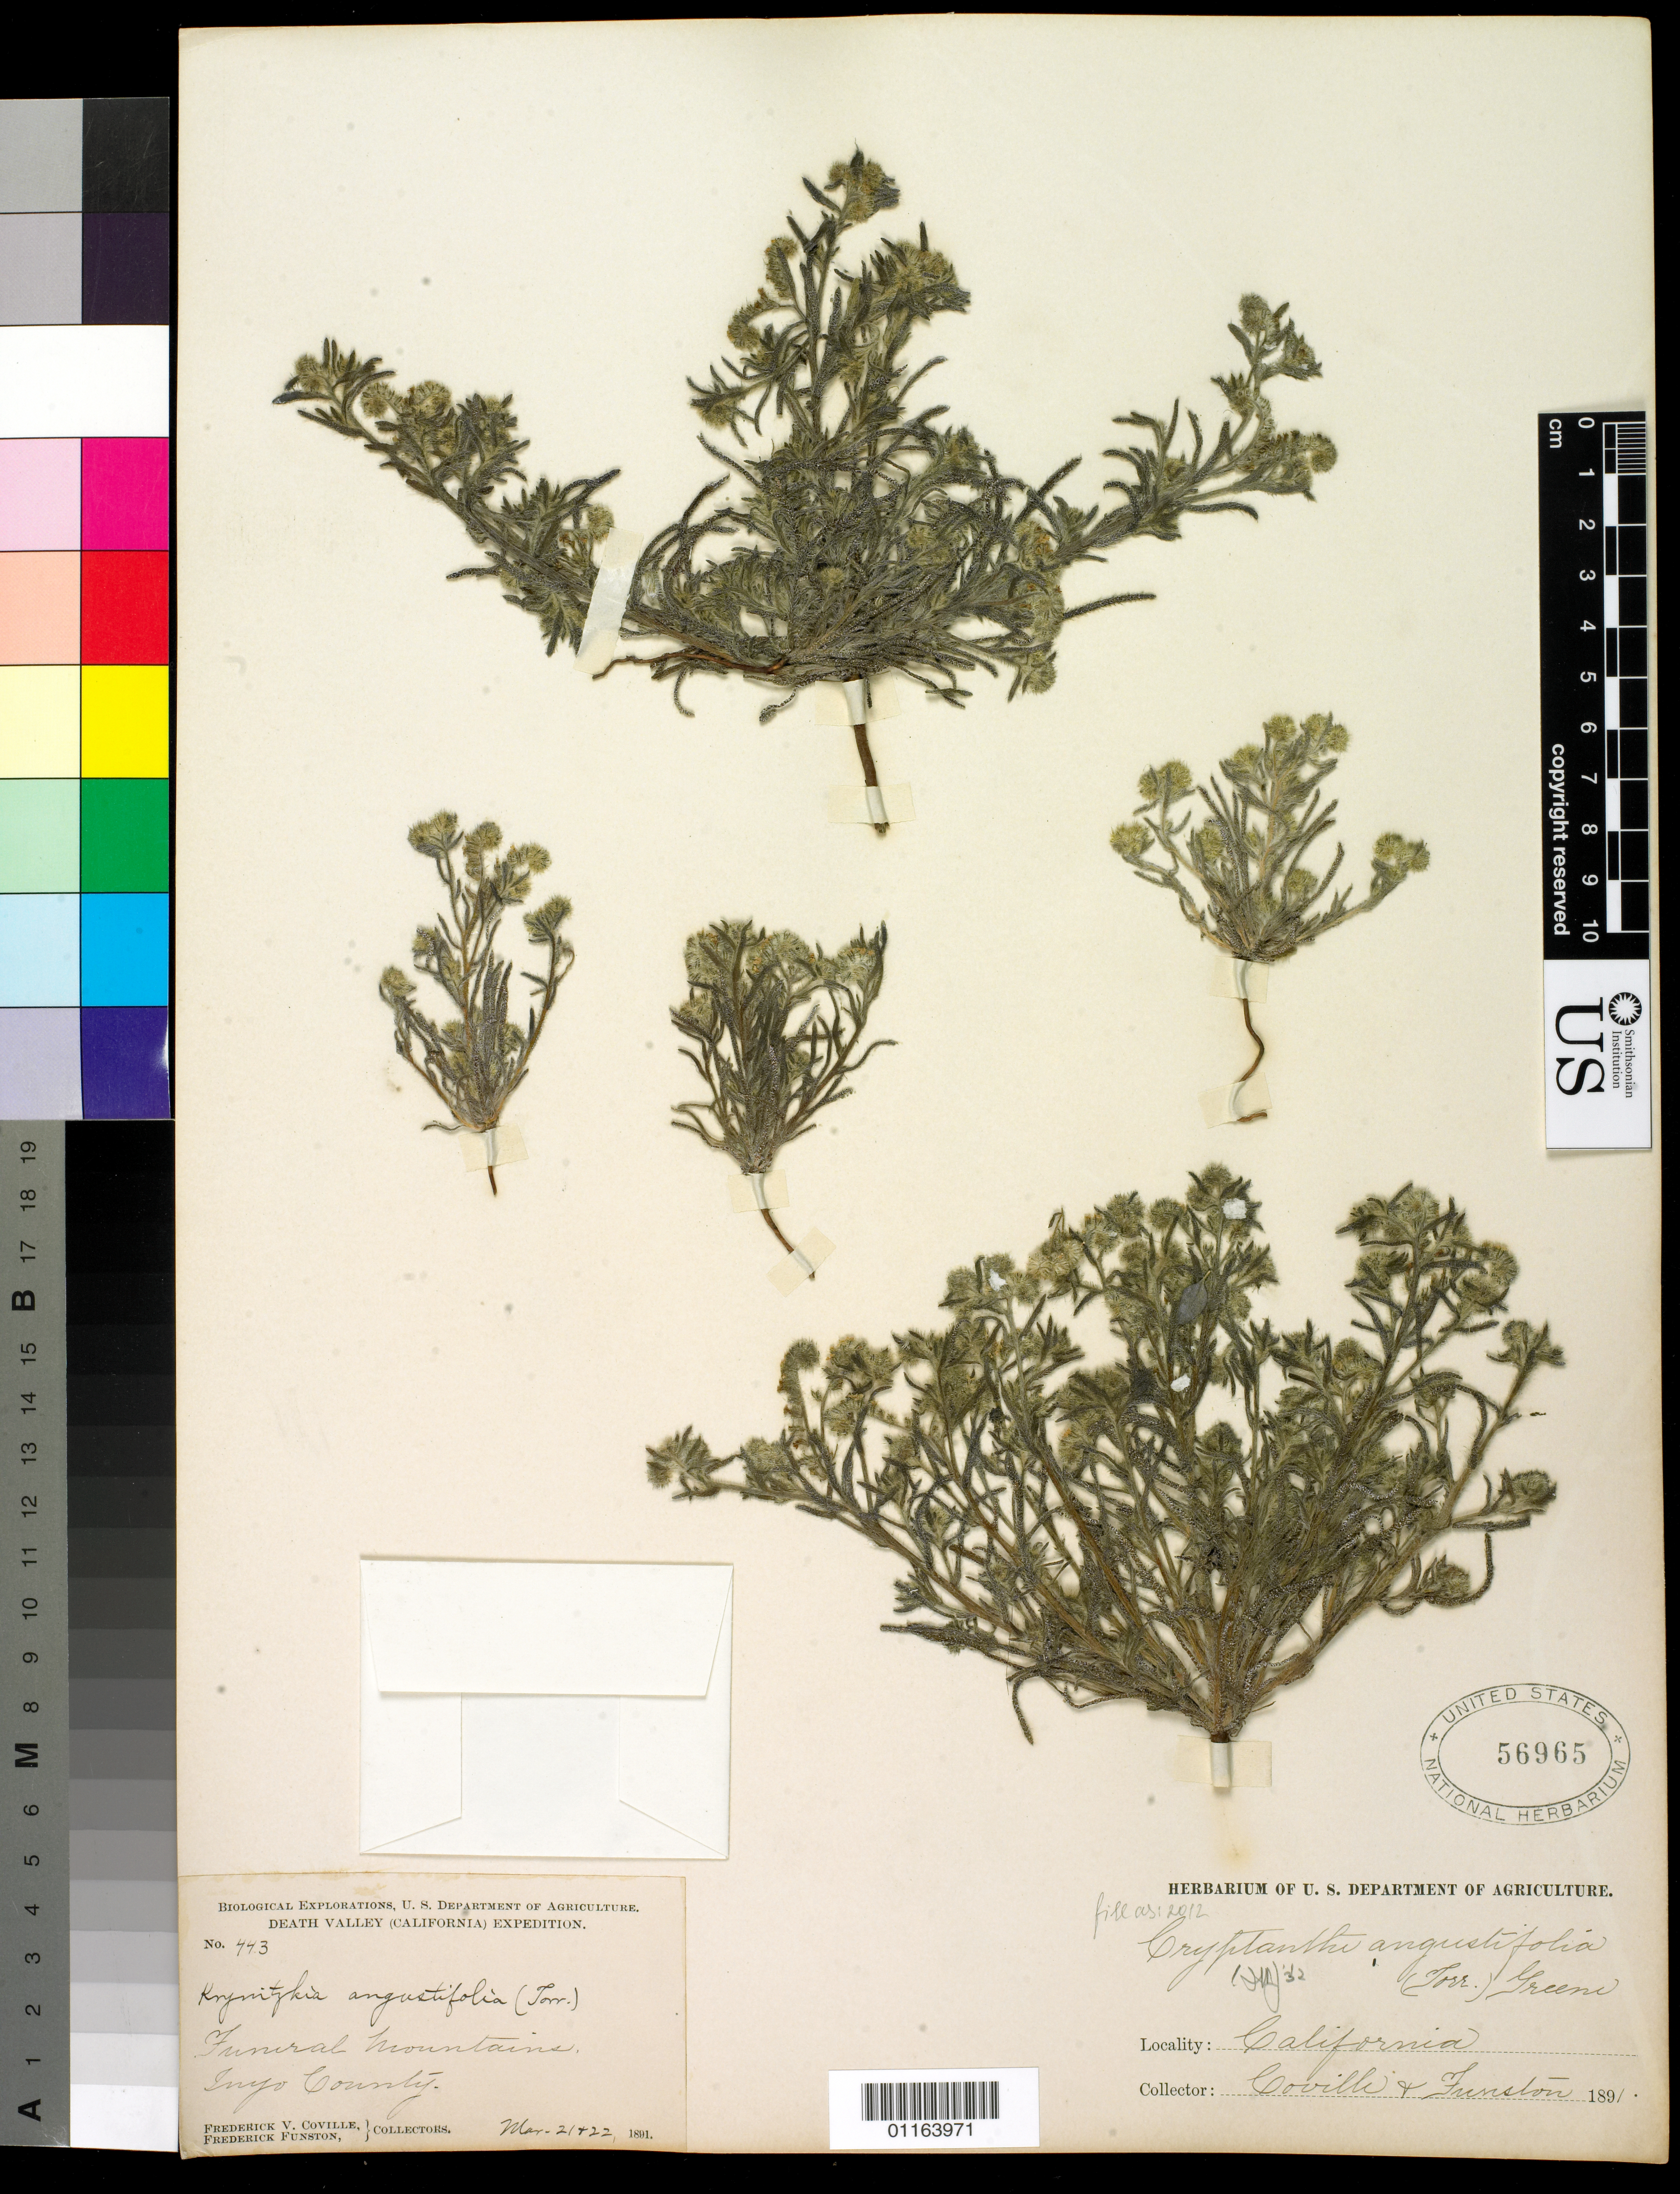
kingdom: Plantae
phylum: Tracheophyta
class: Magnoliopsida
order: Boraginales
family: Boraginaceae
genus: Cryptantha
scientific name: Cryptantha angustifolia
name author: (Torr.) Greene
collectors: F. V. Coville & F. Funston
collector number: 443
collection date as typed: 21 Mar 1891 and 22 Mar 1891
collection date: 1891-03-21,1891-03-22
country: United States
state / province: California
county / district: Inyo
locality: Funeral Mountains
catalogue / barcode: US 56965